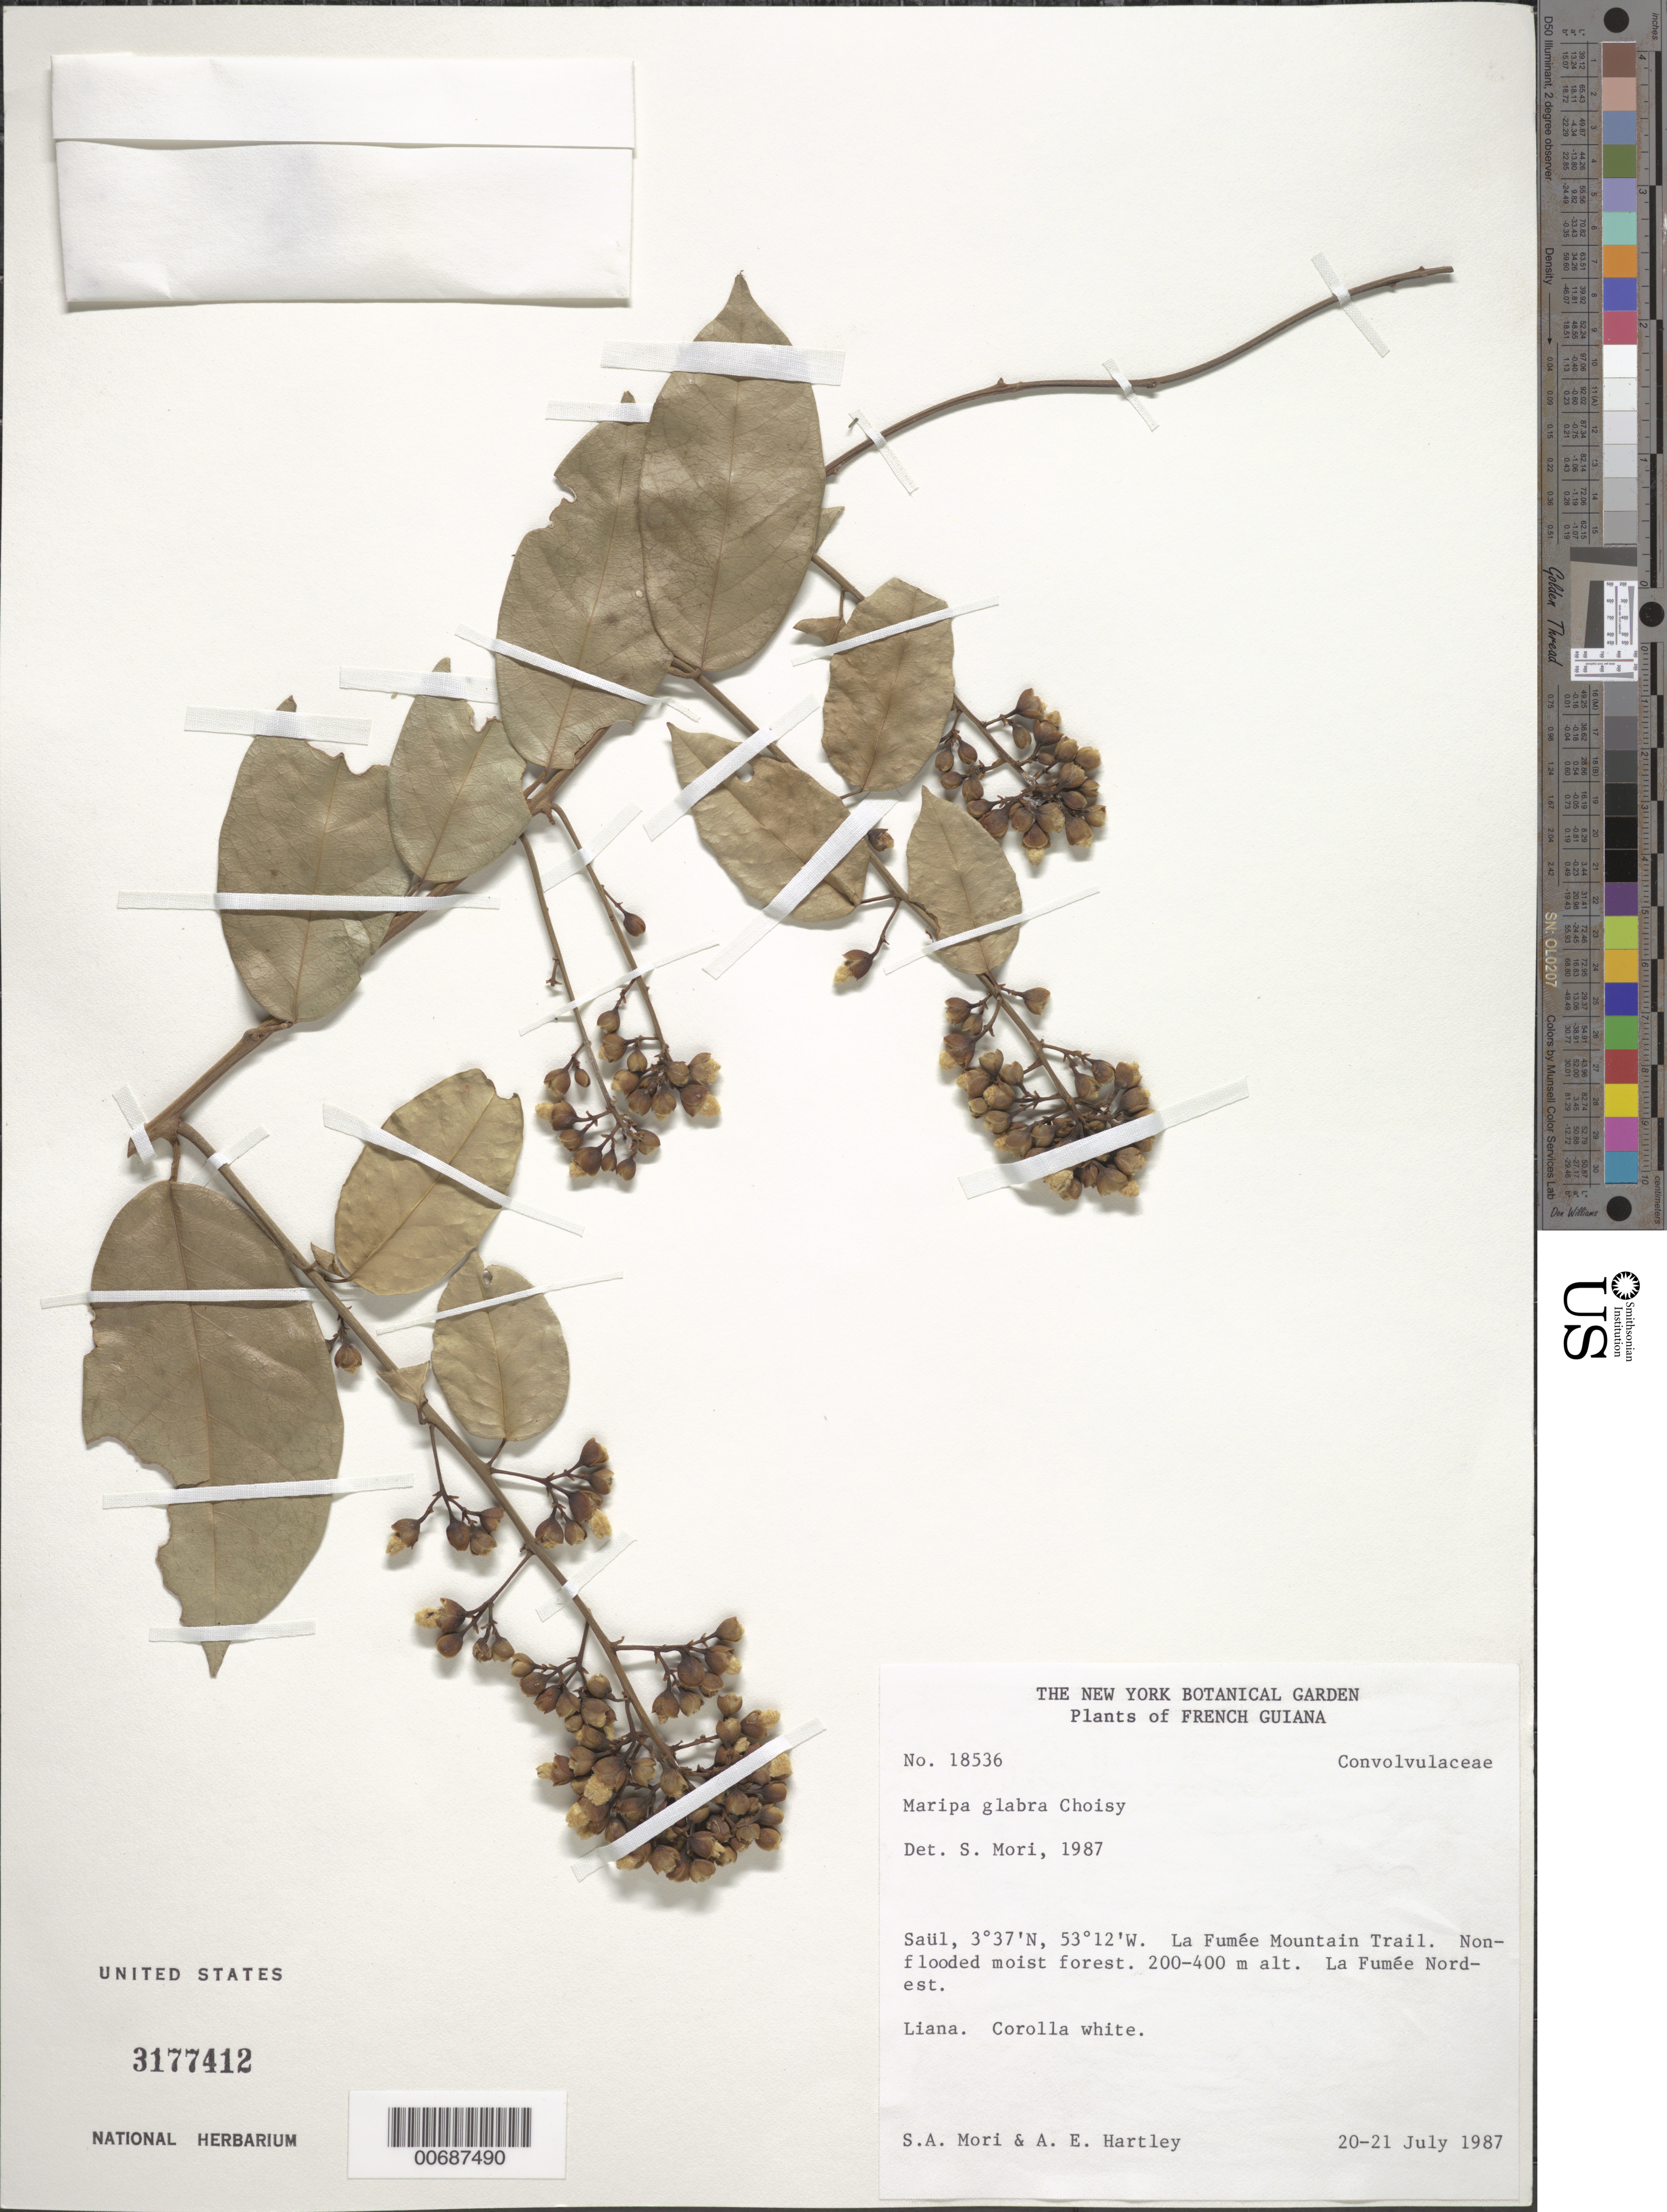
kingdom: Plantae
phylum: Tracheophyta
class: Magnoliopsida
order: Solanales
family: Convolvulaceae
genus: Maripa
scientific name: Maripa glabra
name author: Choisy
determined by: Mori, Scott A.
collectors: S. Mori & A. E. Hartley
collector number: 18536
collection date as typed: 20-Jul-87 to 21-Jul-87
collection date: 1987-07-20/1987-07-21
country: French Guiana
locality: Saül, La Fumée Mountain Trail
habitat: Non-flooded moist forest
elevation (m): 200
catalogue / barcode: US 3177412